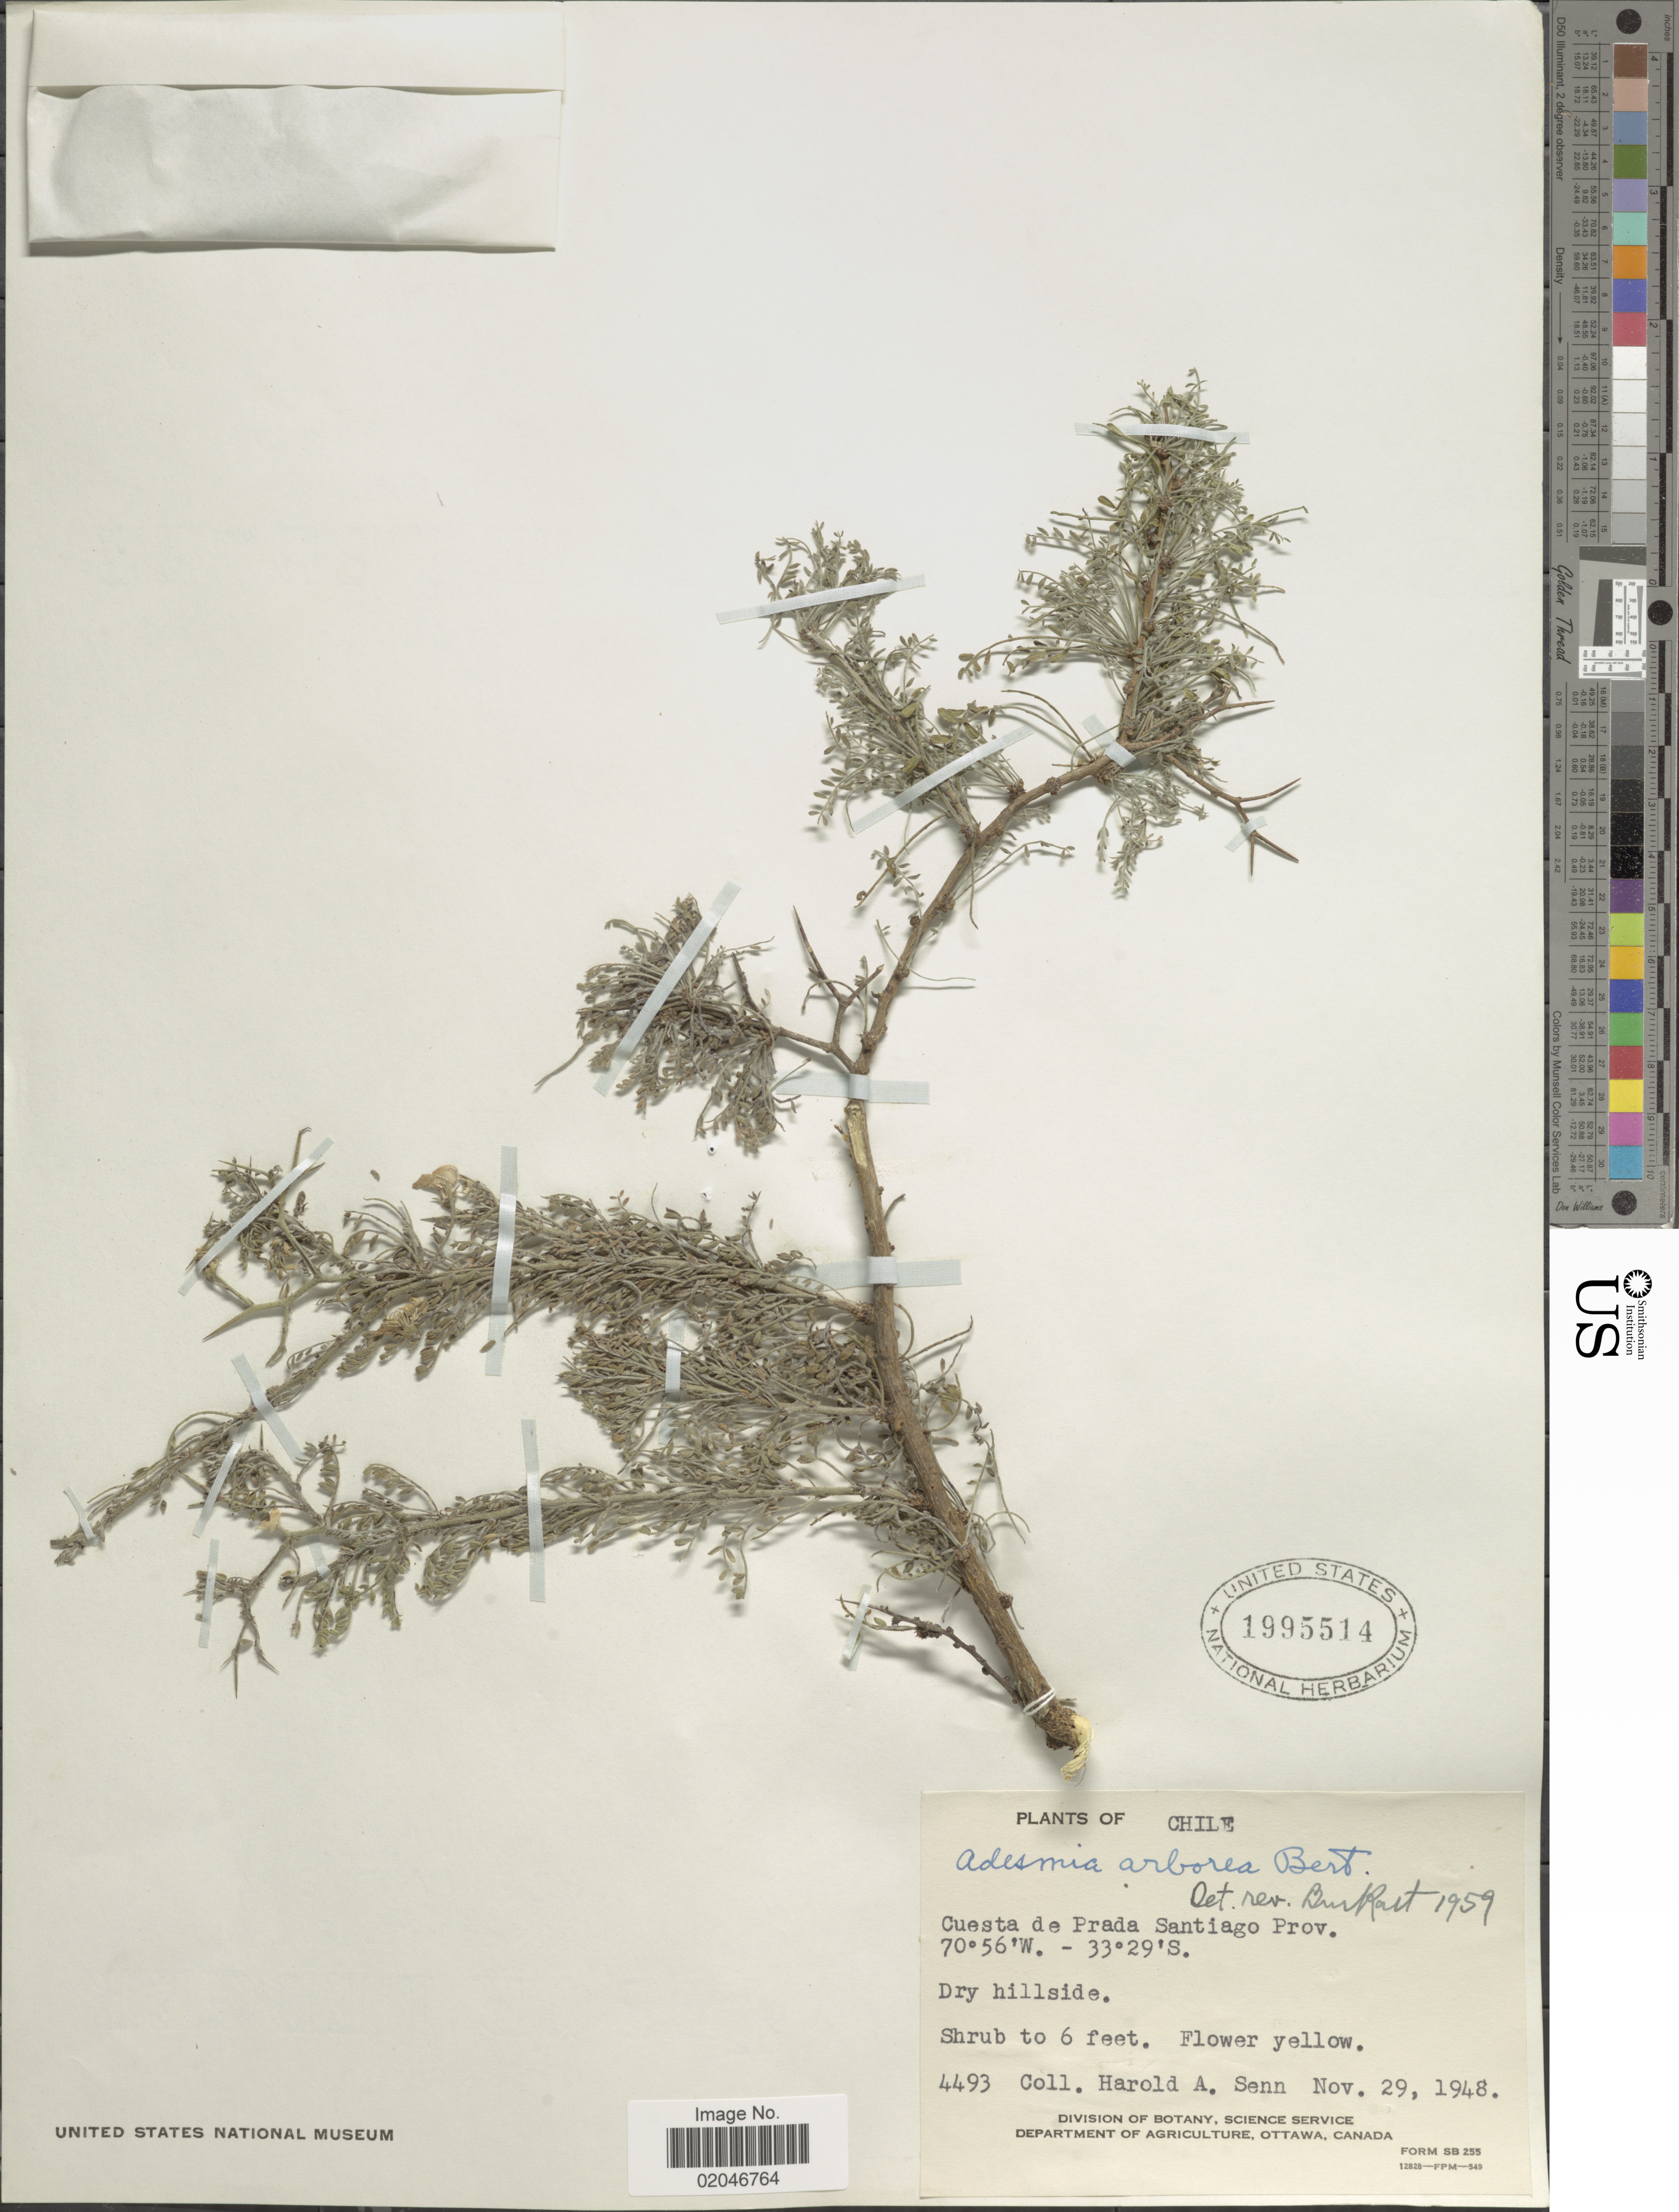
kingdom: Plantae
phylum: Tracheophyta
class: Magnoliopsida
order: Fabales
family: Fabaceae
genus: Adesmia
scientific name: Adesmia arborea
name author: Clos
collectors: H. Senn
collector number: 4493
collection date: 1948-11-29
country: Chile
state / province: Región Metropolitana (RM)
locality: Cuesta de Prada Santiago Prov.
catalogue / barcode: US 1995514